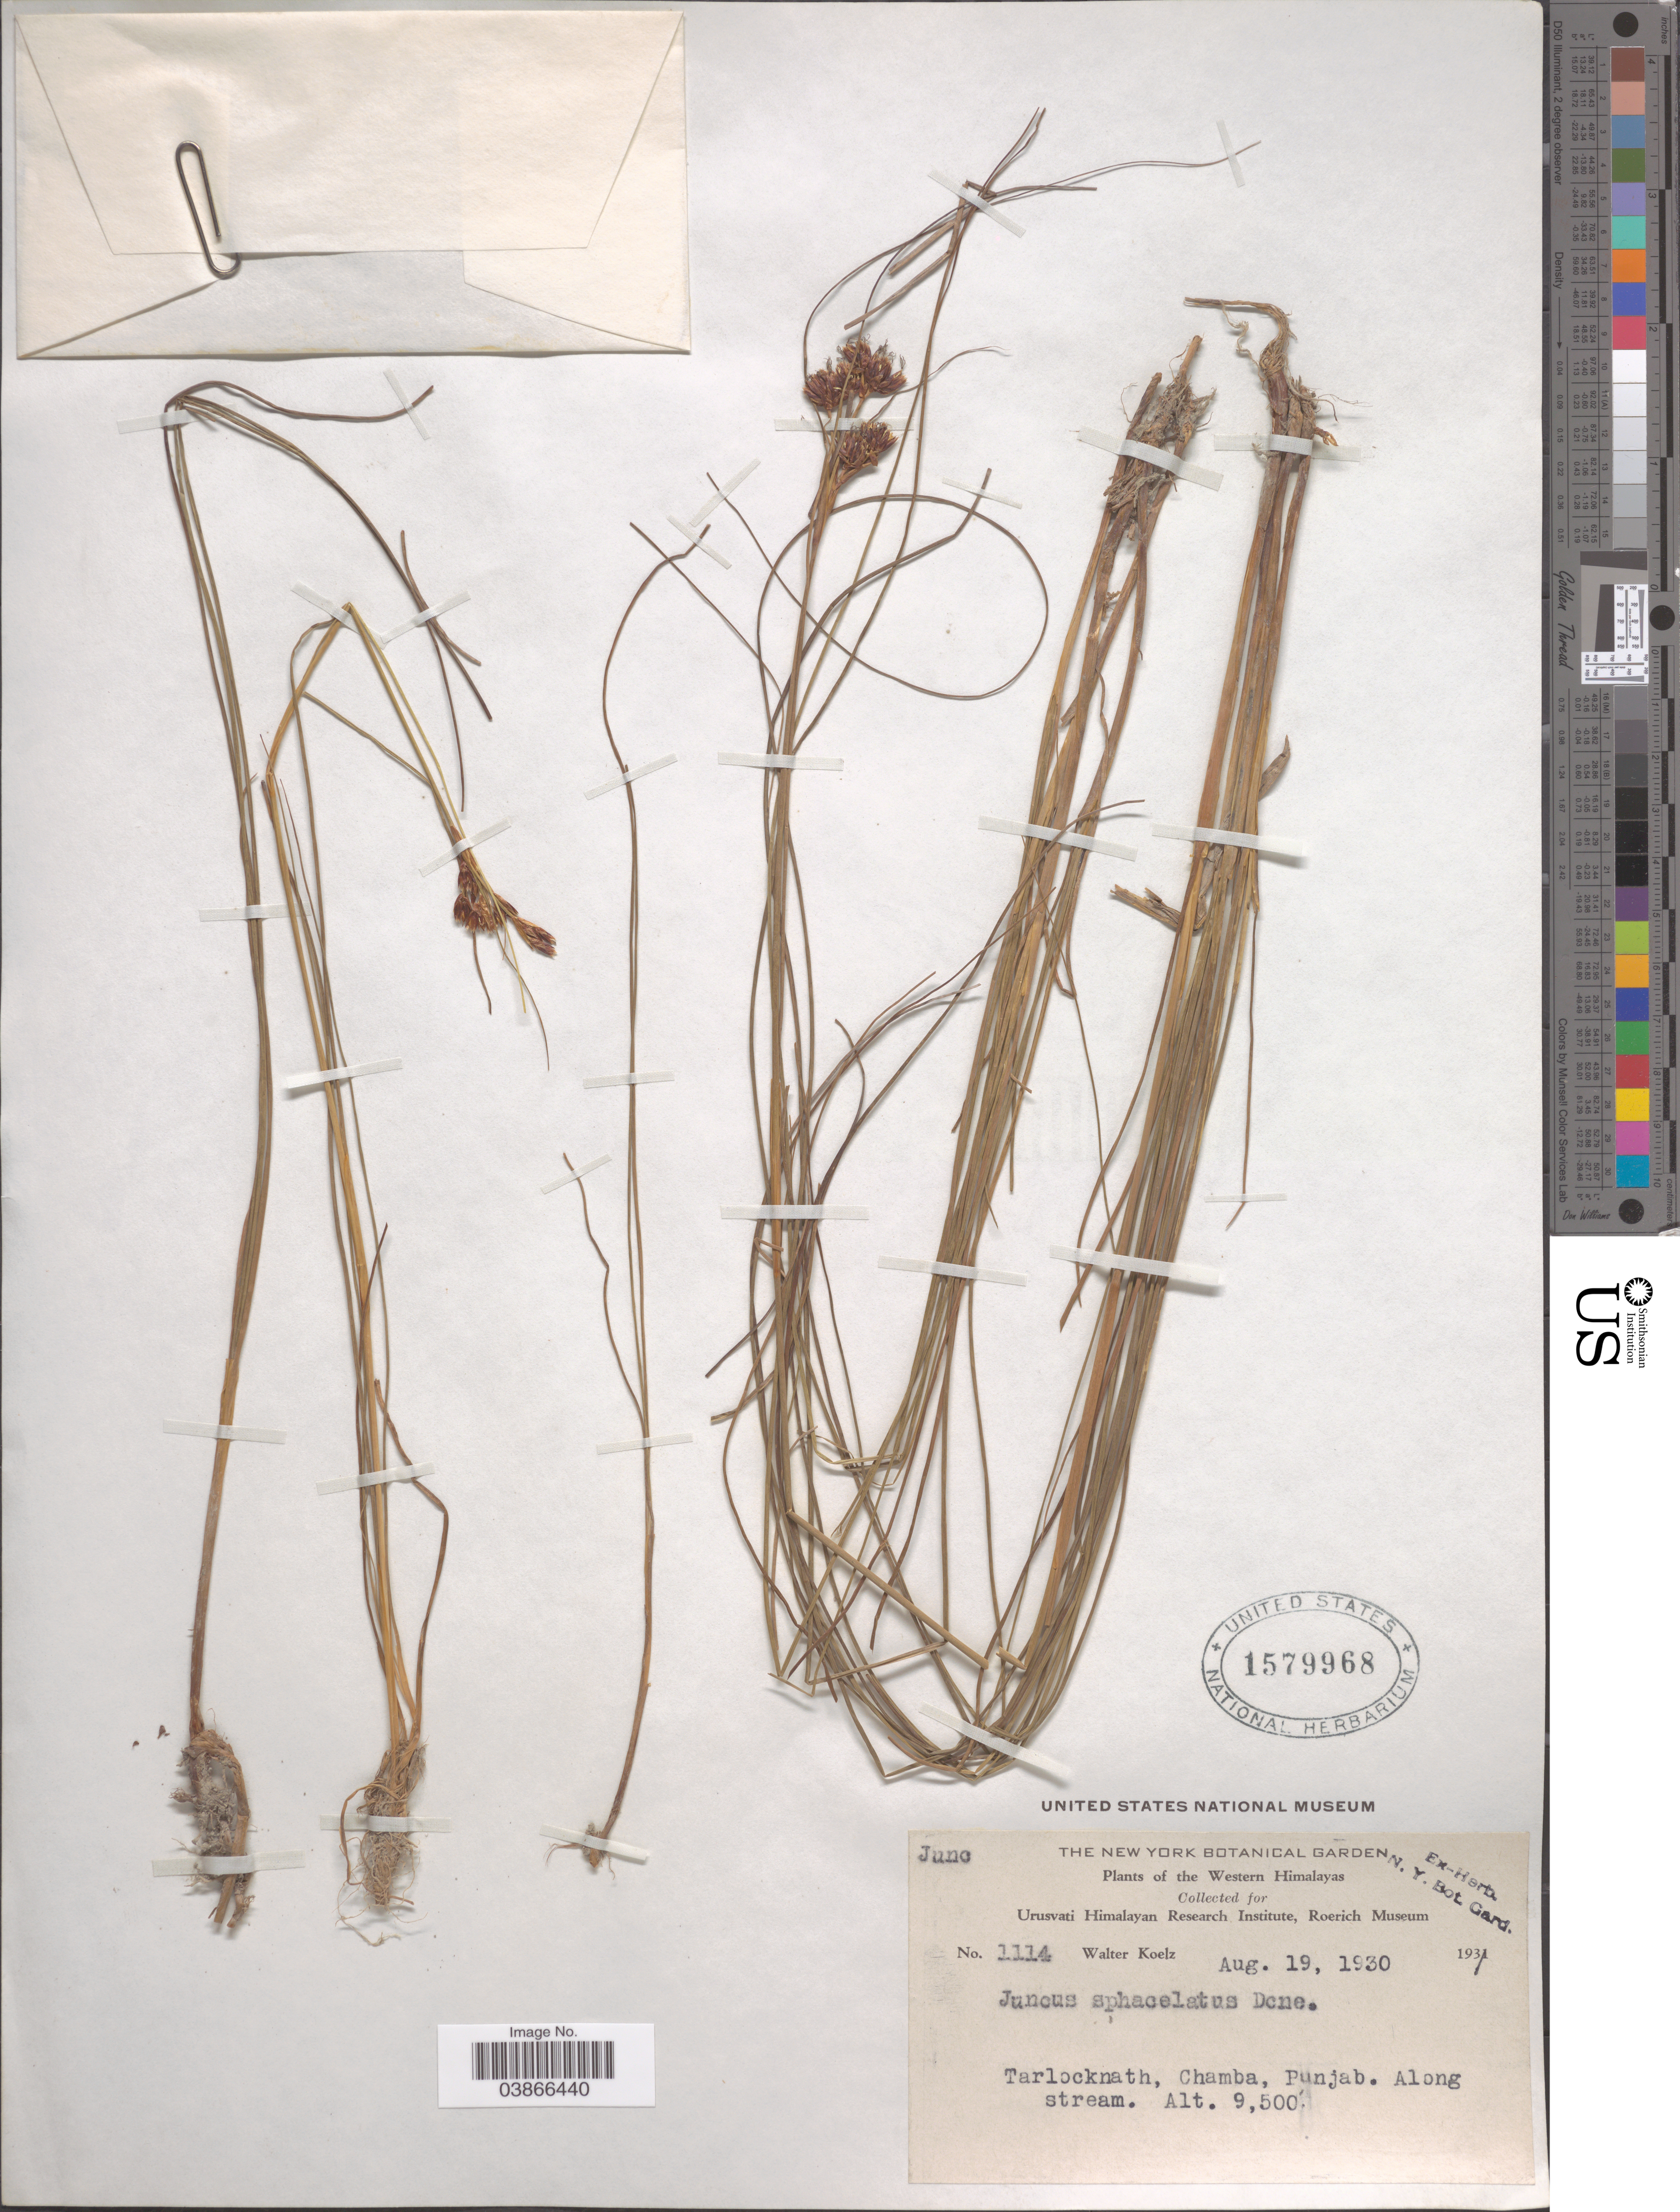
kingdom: Plantae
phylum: Tracheophyta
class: Liliopsida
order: Poales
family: Juncaceae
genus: Juncus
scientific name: Juncus sphacelatus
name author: Decne.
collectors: W. N. Koelz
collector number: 1114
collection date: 1930-08-19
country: India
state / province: Punjab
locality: The Western Himalayas. Tarlocknath, Chamba.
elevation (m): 2896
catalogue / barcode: US 1579968